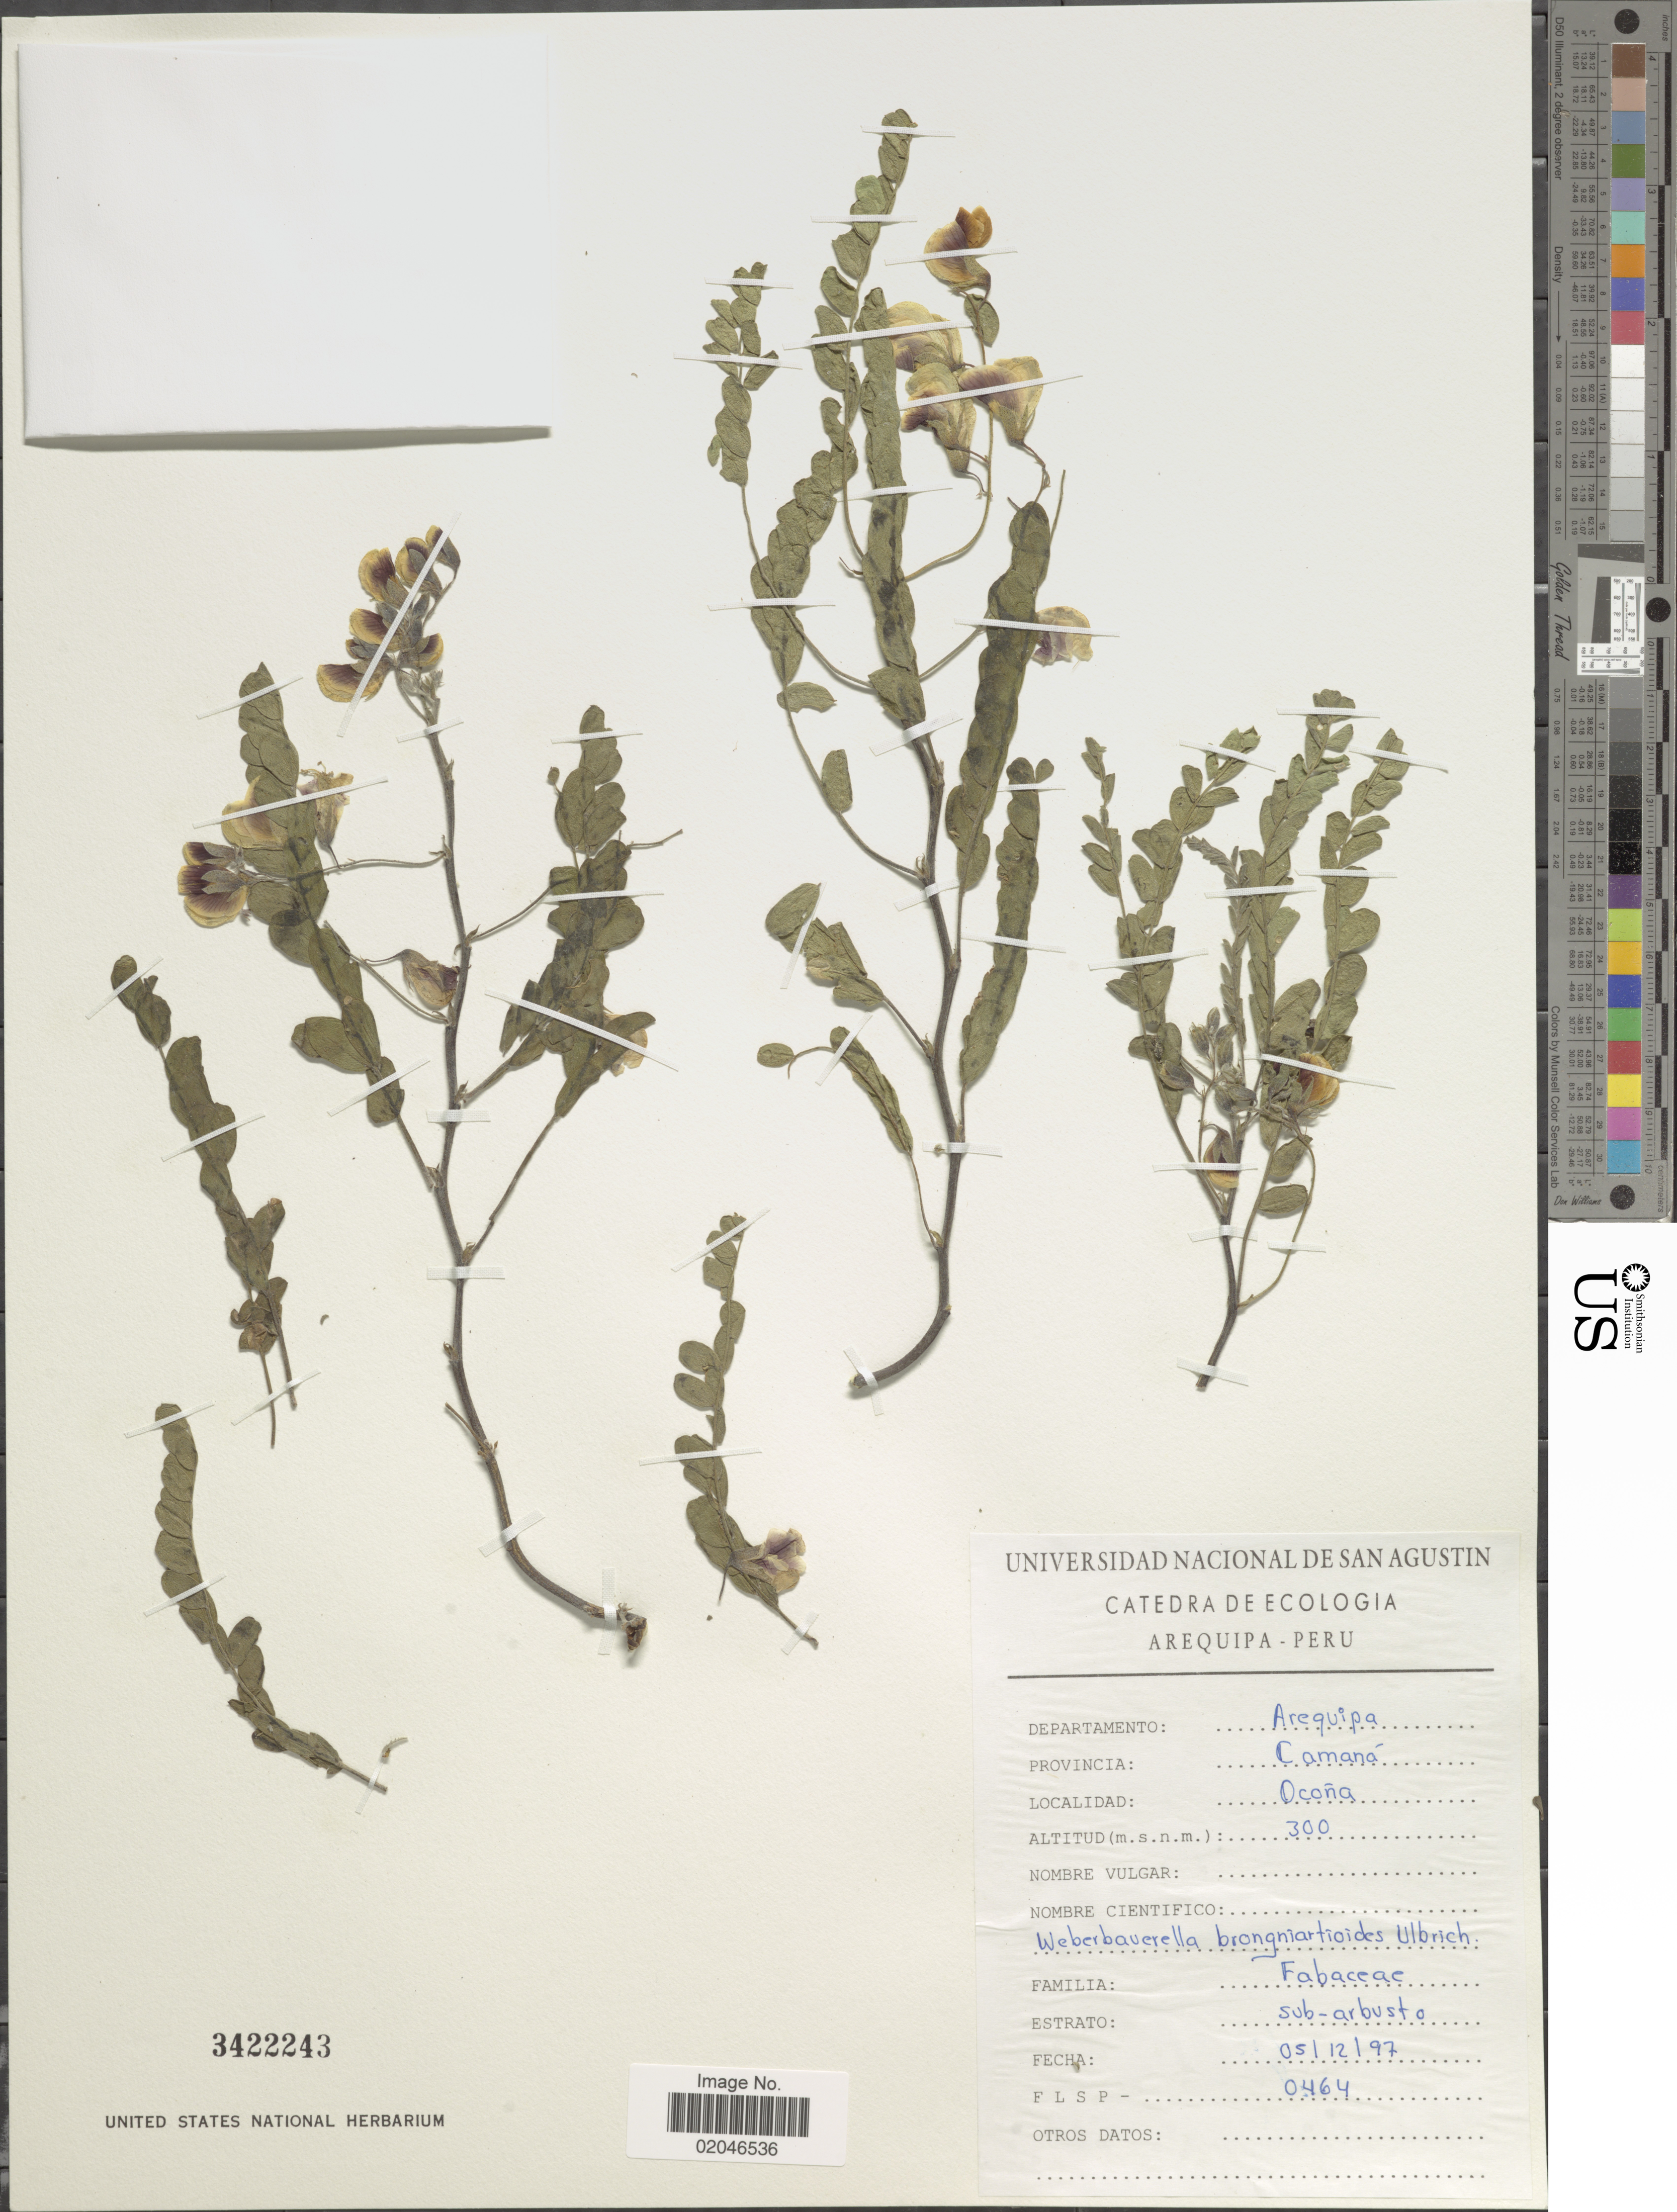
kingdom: Plantae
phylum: Tracheophyta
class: Magnoliopsida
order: Fabales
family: Fabaceae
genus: Weberbauerella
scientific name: Weberbauerella brongniartioides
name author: Ulbr.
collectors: Univ. Nac. De San Agustin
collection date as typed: Transcribed d/m/y: 5/12/97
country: Peru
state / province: Arequipa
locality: Departamento Arequipa, Camaná Ocoña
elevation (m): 300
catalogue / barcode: US 3422243